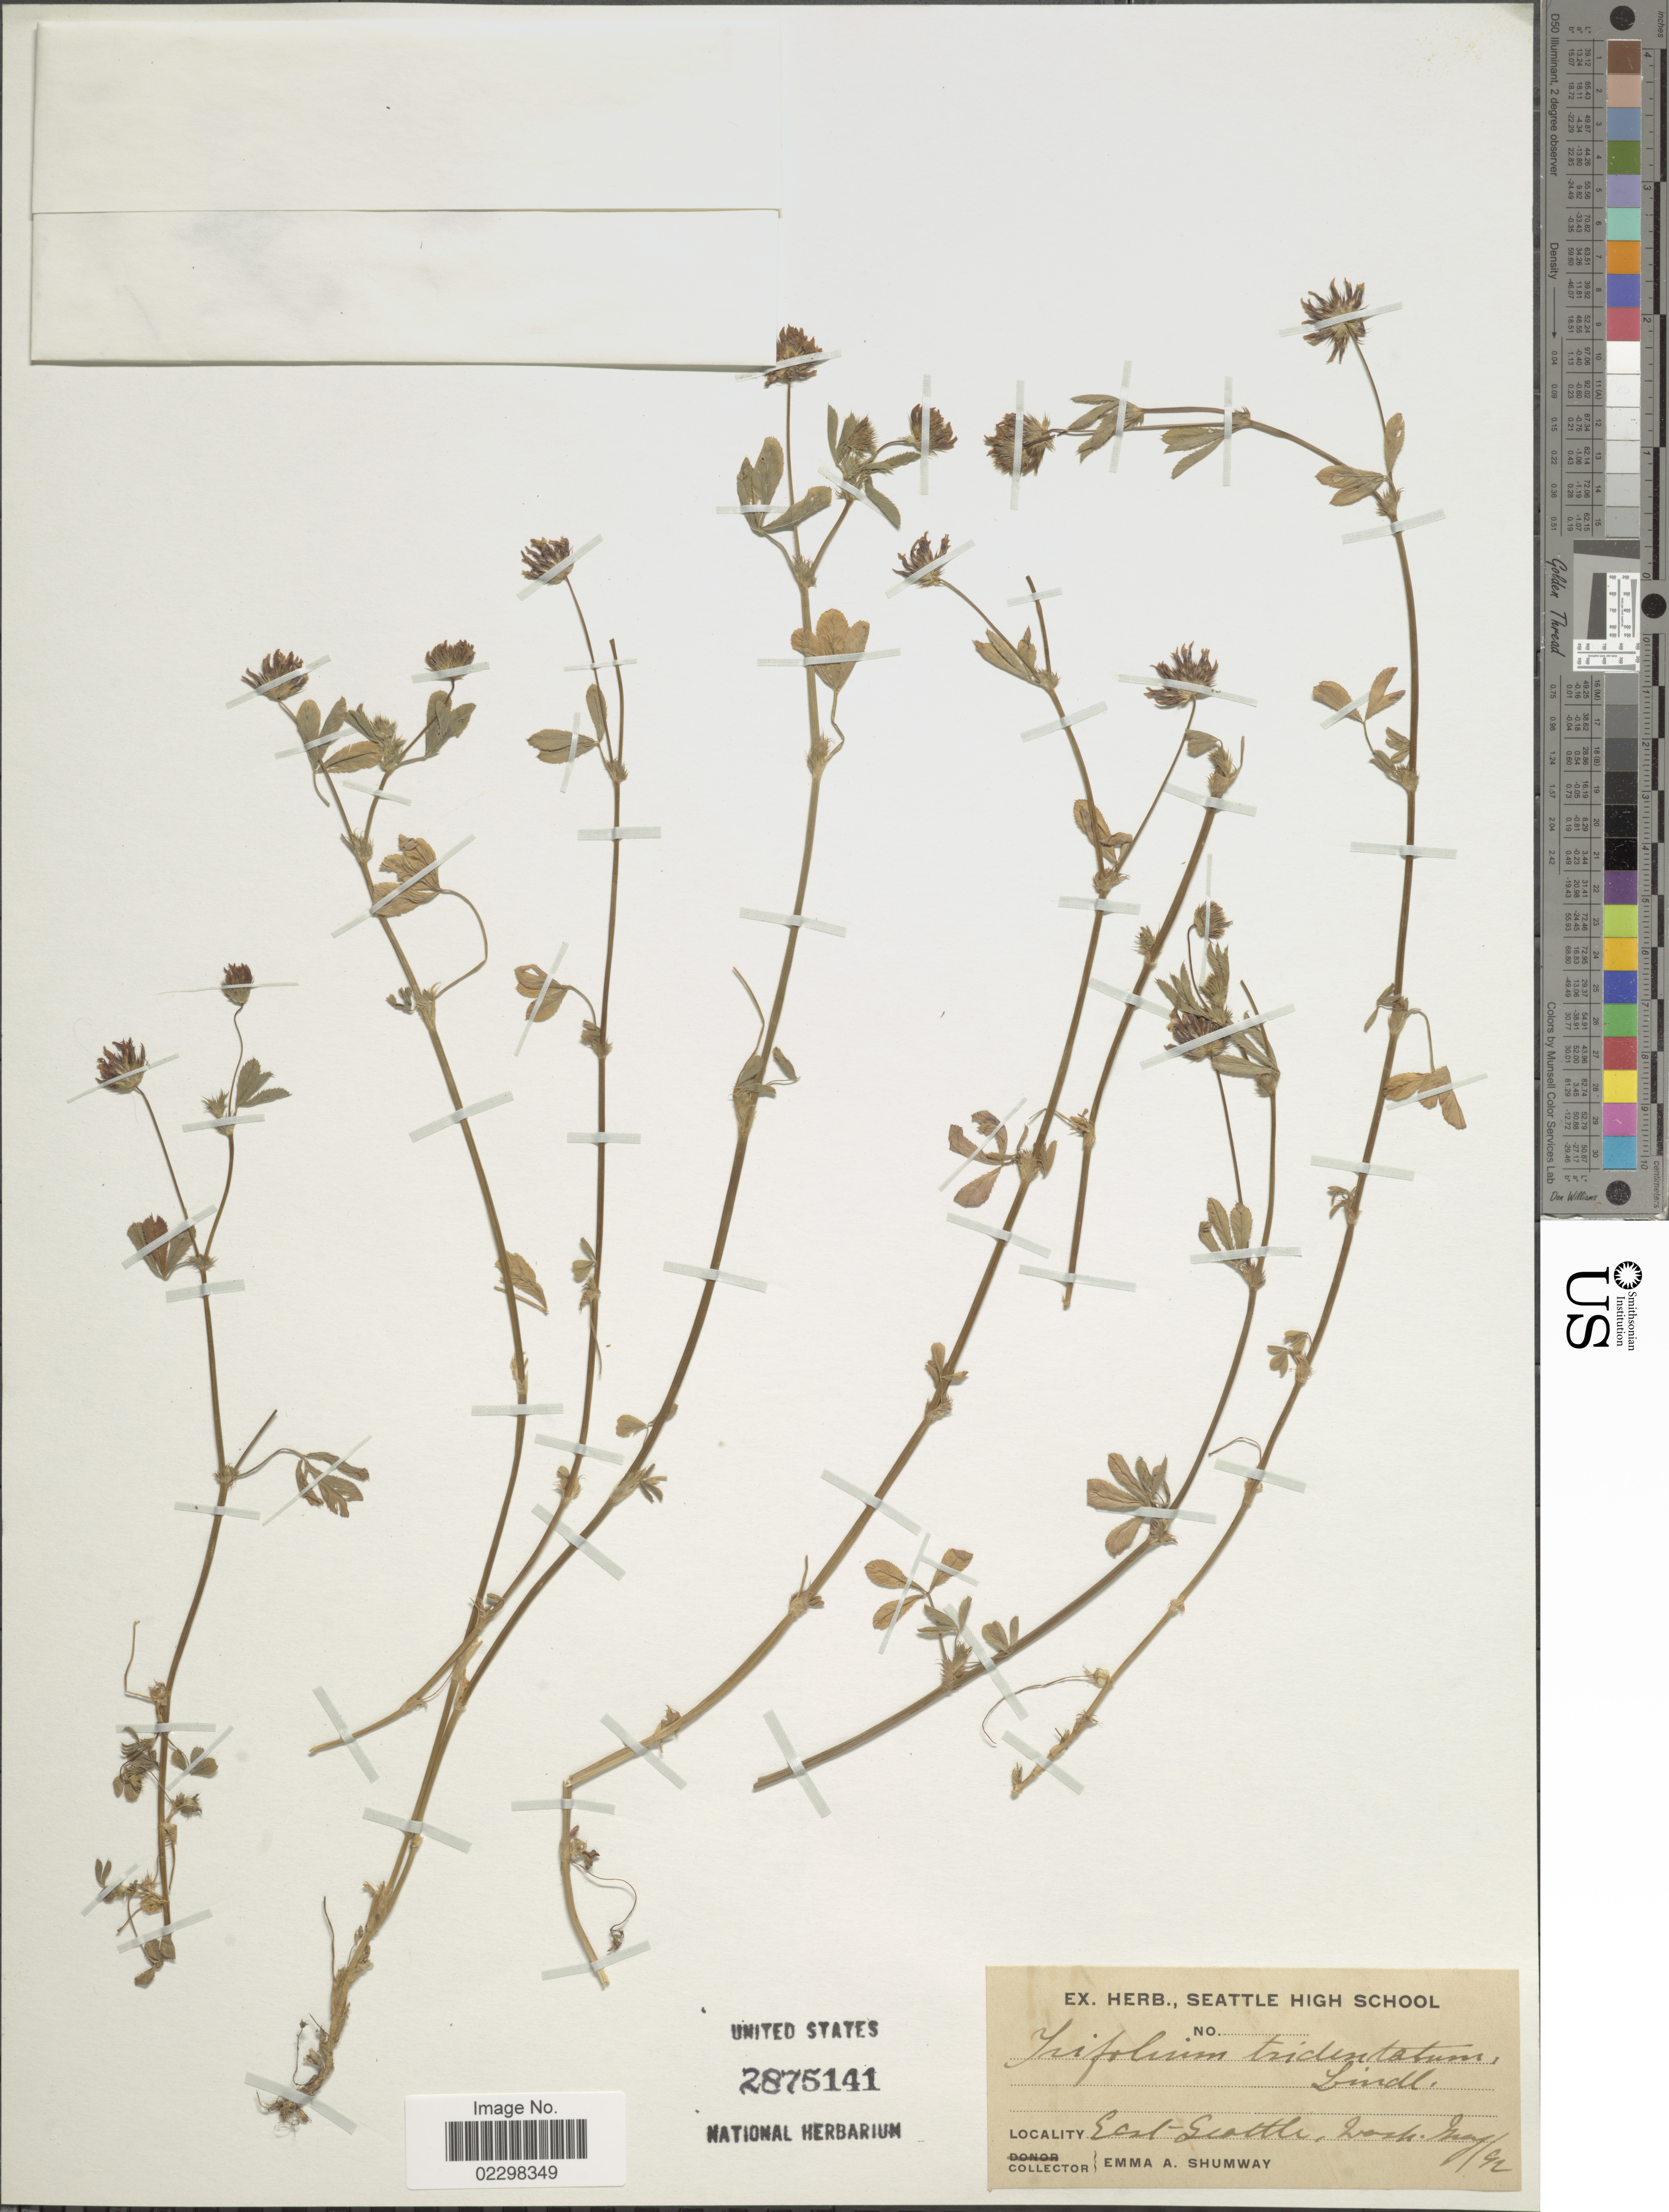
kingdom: Plantae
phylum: Tracheophyta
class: Magnoliopsida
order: Fabales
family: Fabaceae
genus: Trifolium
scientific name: Trifolium tridentatum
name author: Lindl.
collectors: E. Shumway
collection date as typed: Transcribed d/m/y: /5/92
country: United States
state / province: Washington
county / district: King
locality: East- Seattle, Wash.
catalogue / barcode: US 2875141